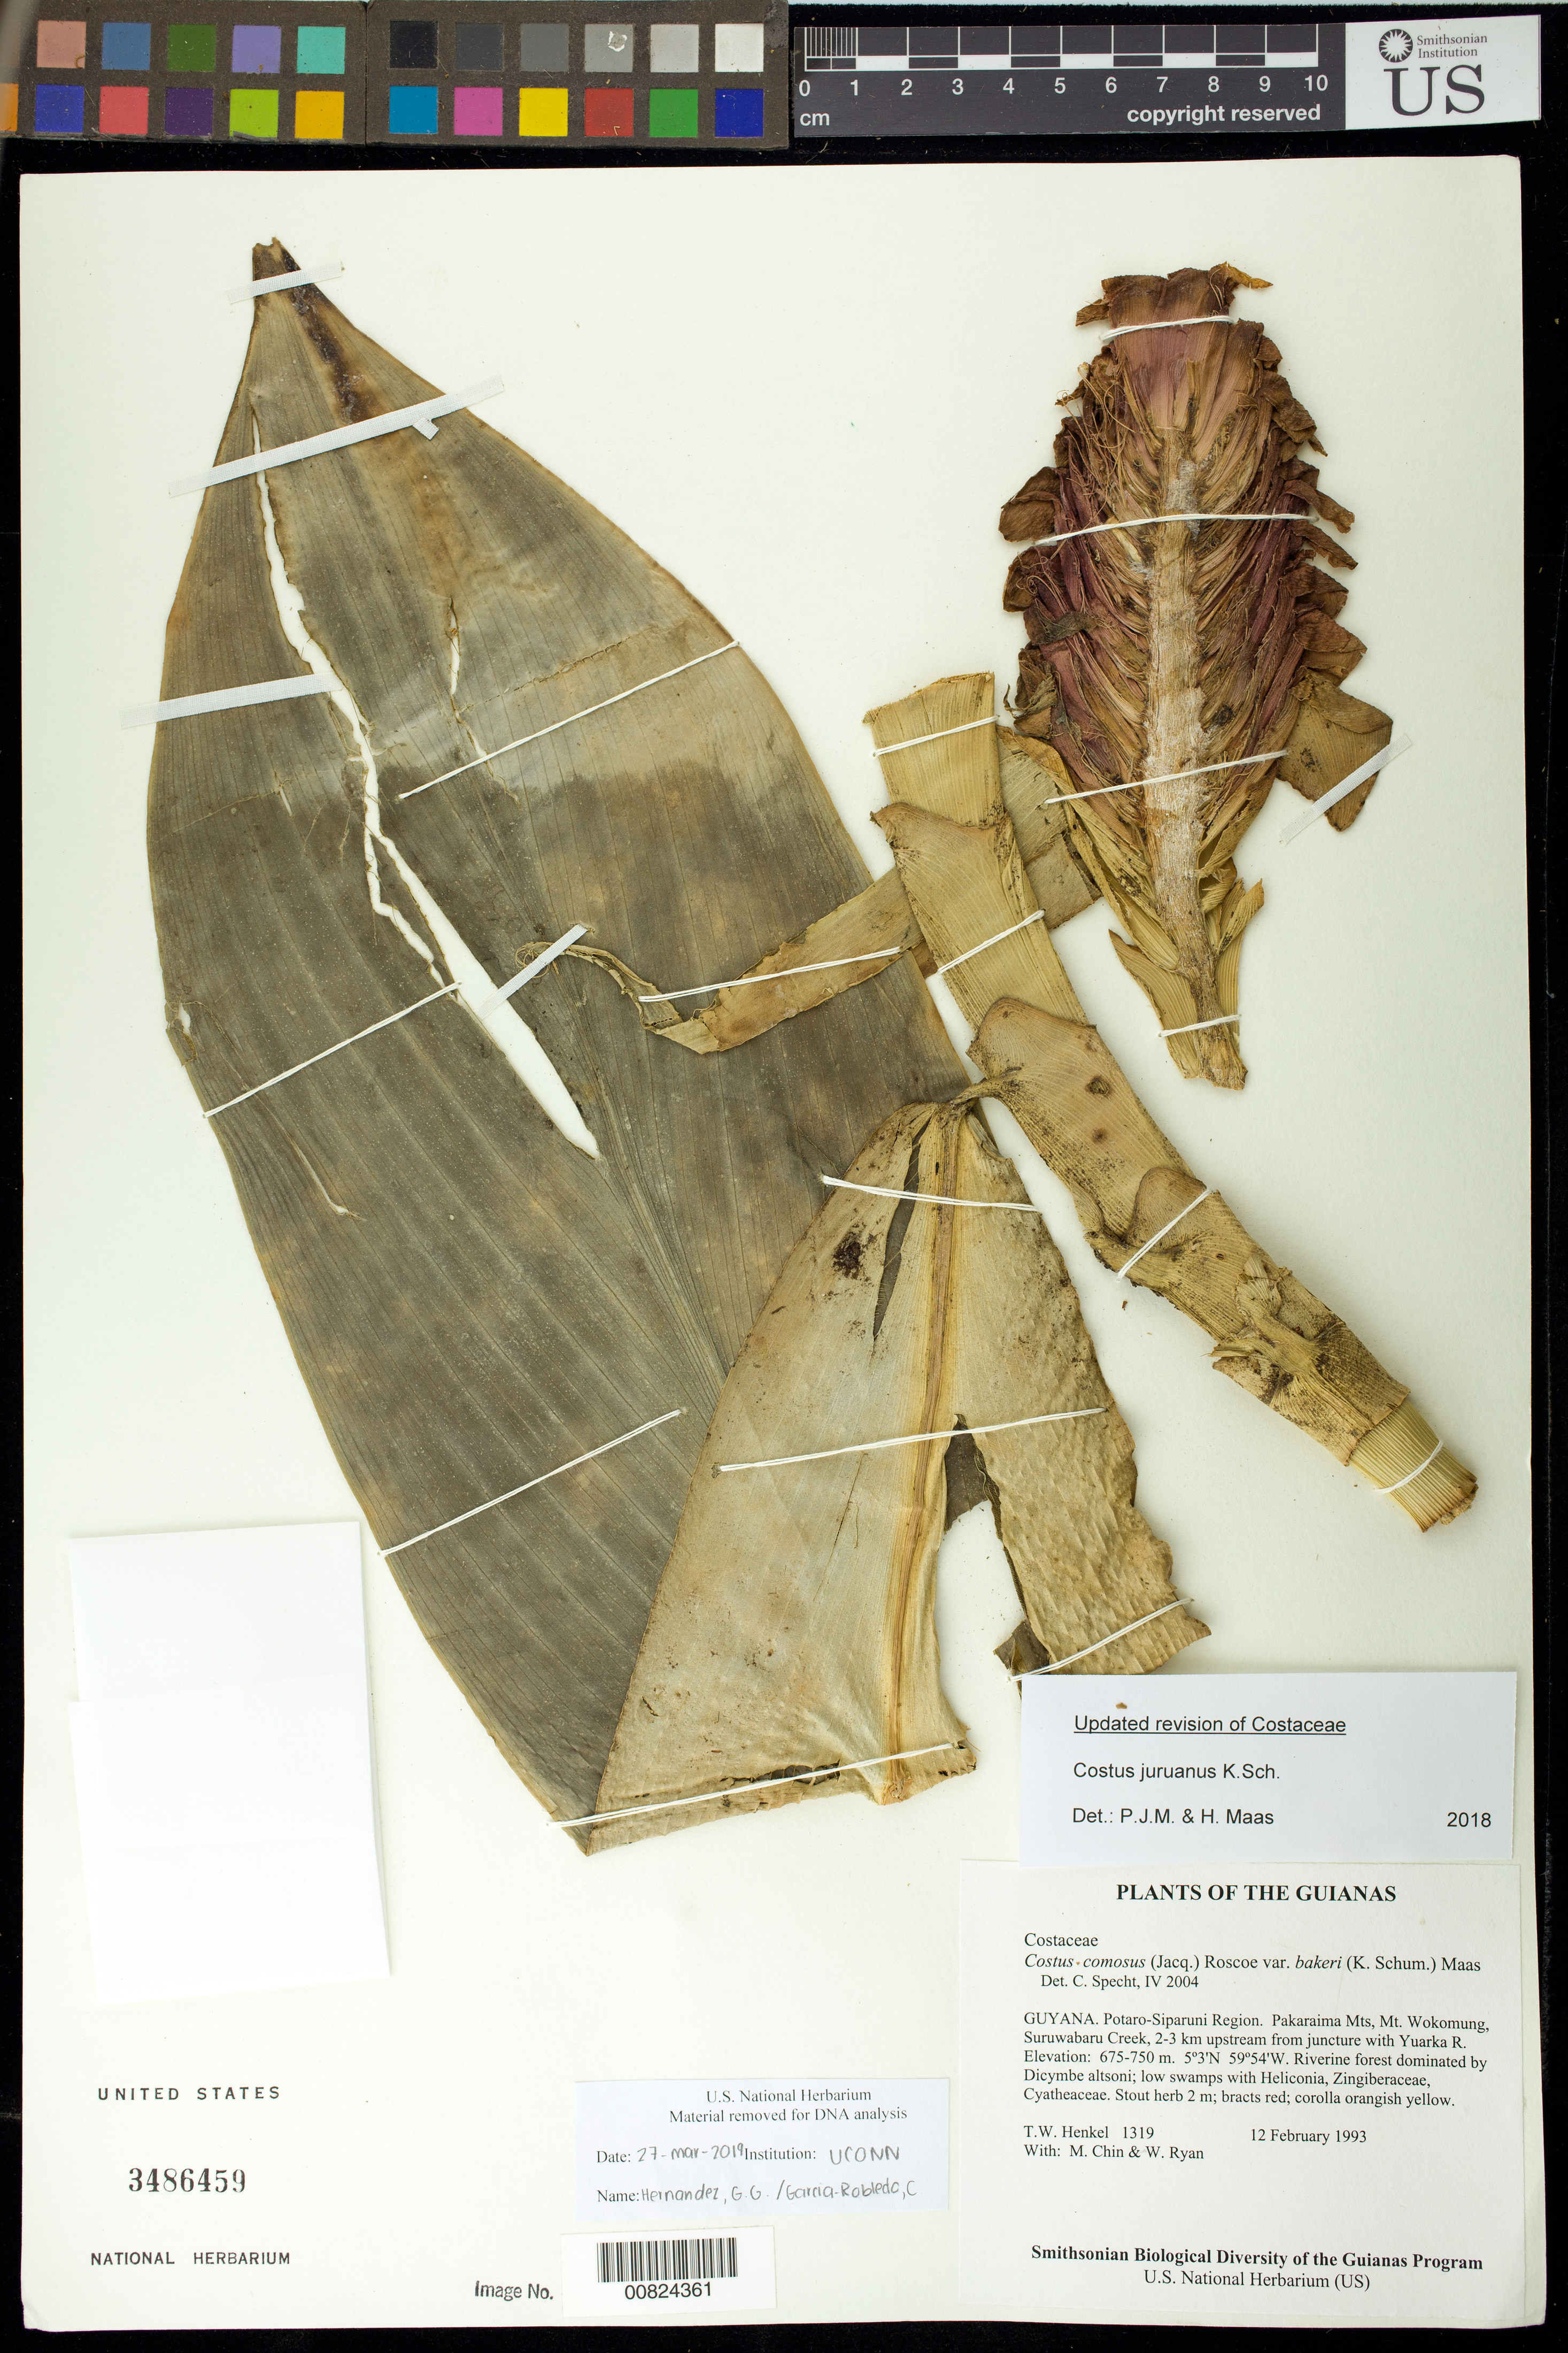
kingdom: Plantae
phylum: Tracheophyta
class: Liliopsida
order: Zingiberales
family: Costaceae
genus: Costus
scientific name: Costus juruanus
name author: K. Schum.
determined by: Maas, Paul J.; Maas, H.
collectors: T. Henkel, M. Chin & W. Ryan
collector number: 1319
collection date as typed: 12 February 1993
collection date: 1993-02-12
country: Guyana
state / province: Potaro-Siparuni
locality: Pakaraima Mts, Mt. Wokomung, Suruwabaru Creek, 2-3 km upstream from juncture with Yuarka R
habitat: Riverine forest dominated by Dicymbe altsoni; low swamps with Heliconia, Zingiberaceae, Cyatheaceae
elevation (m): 675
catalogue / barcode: US 3486459